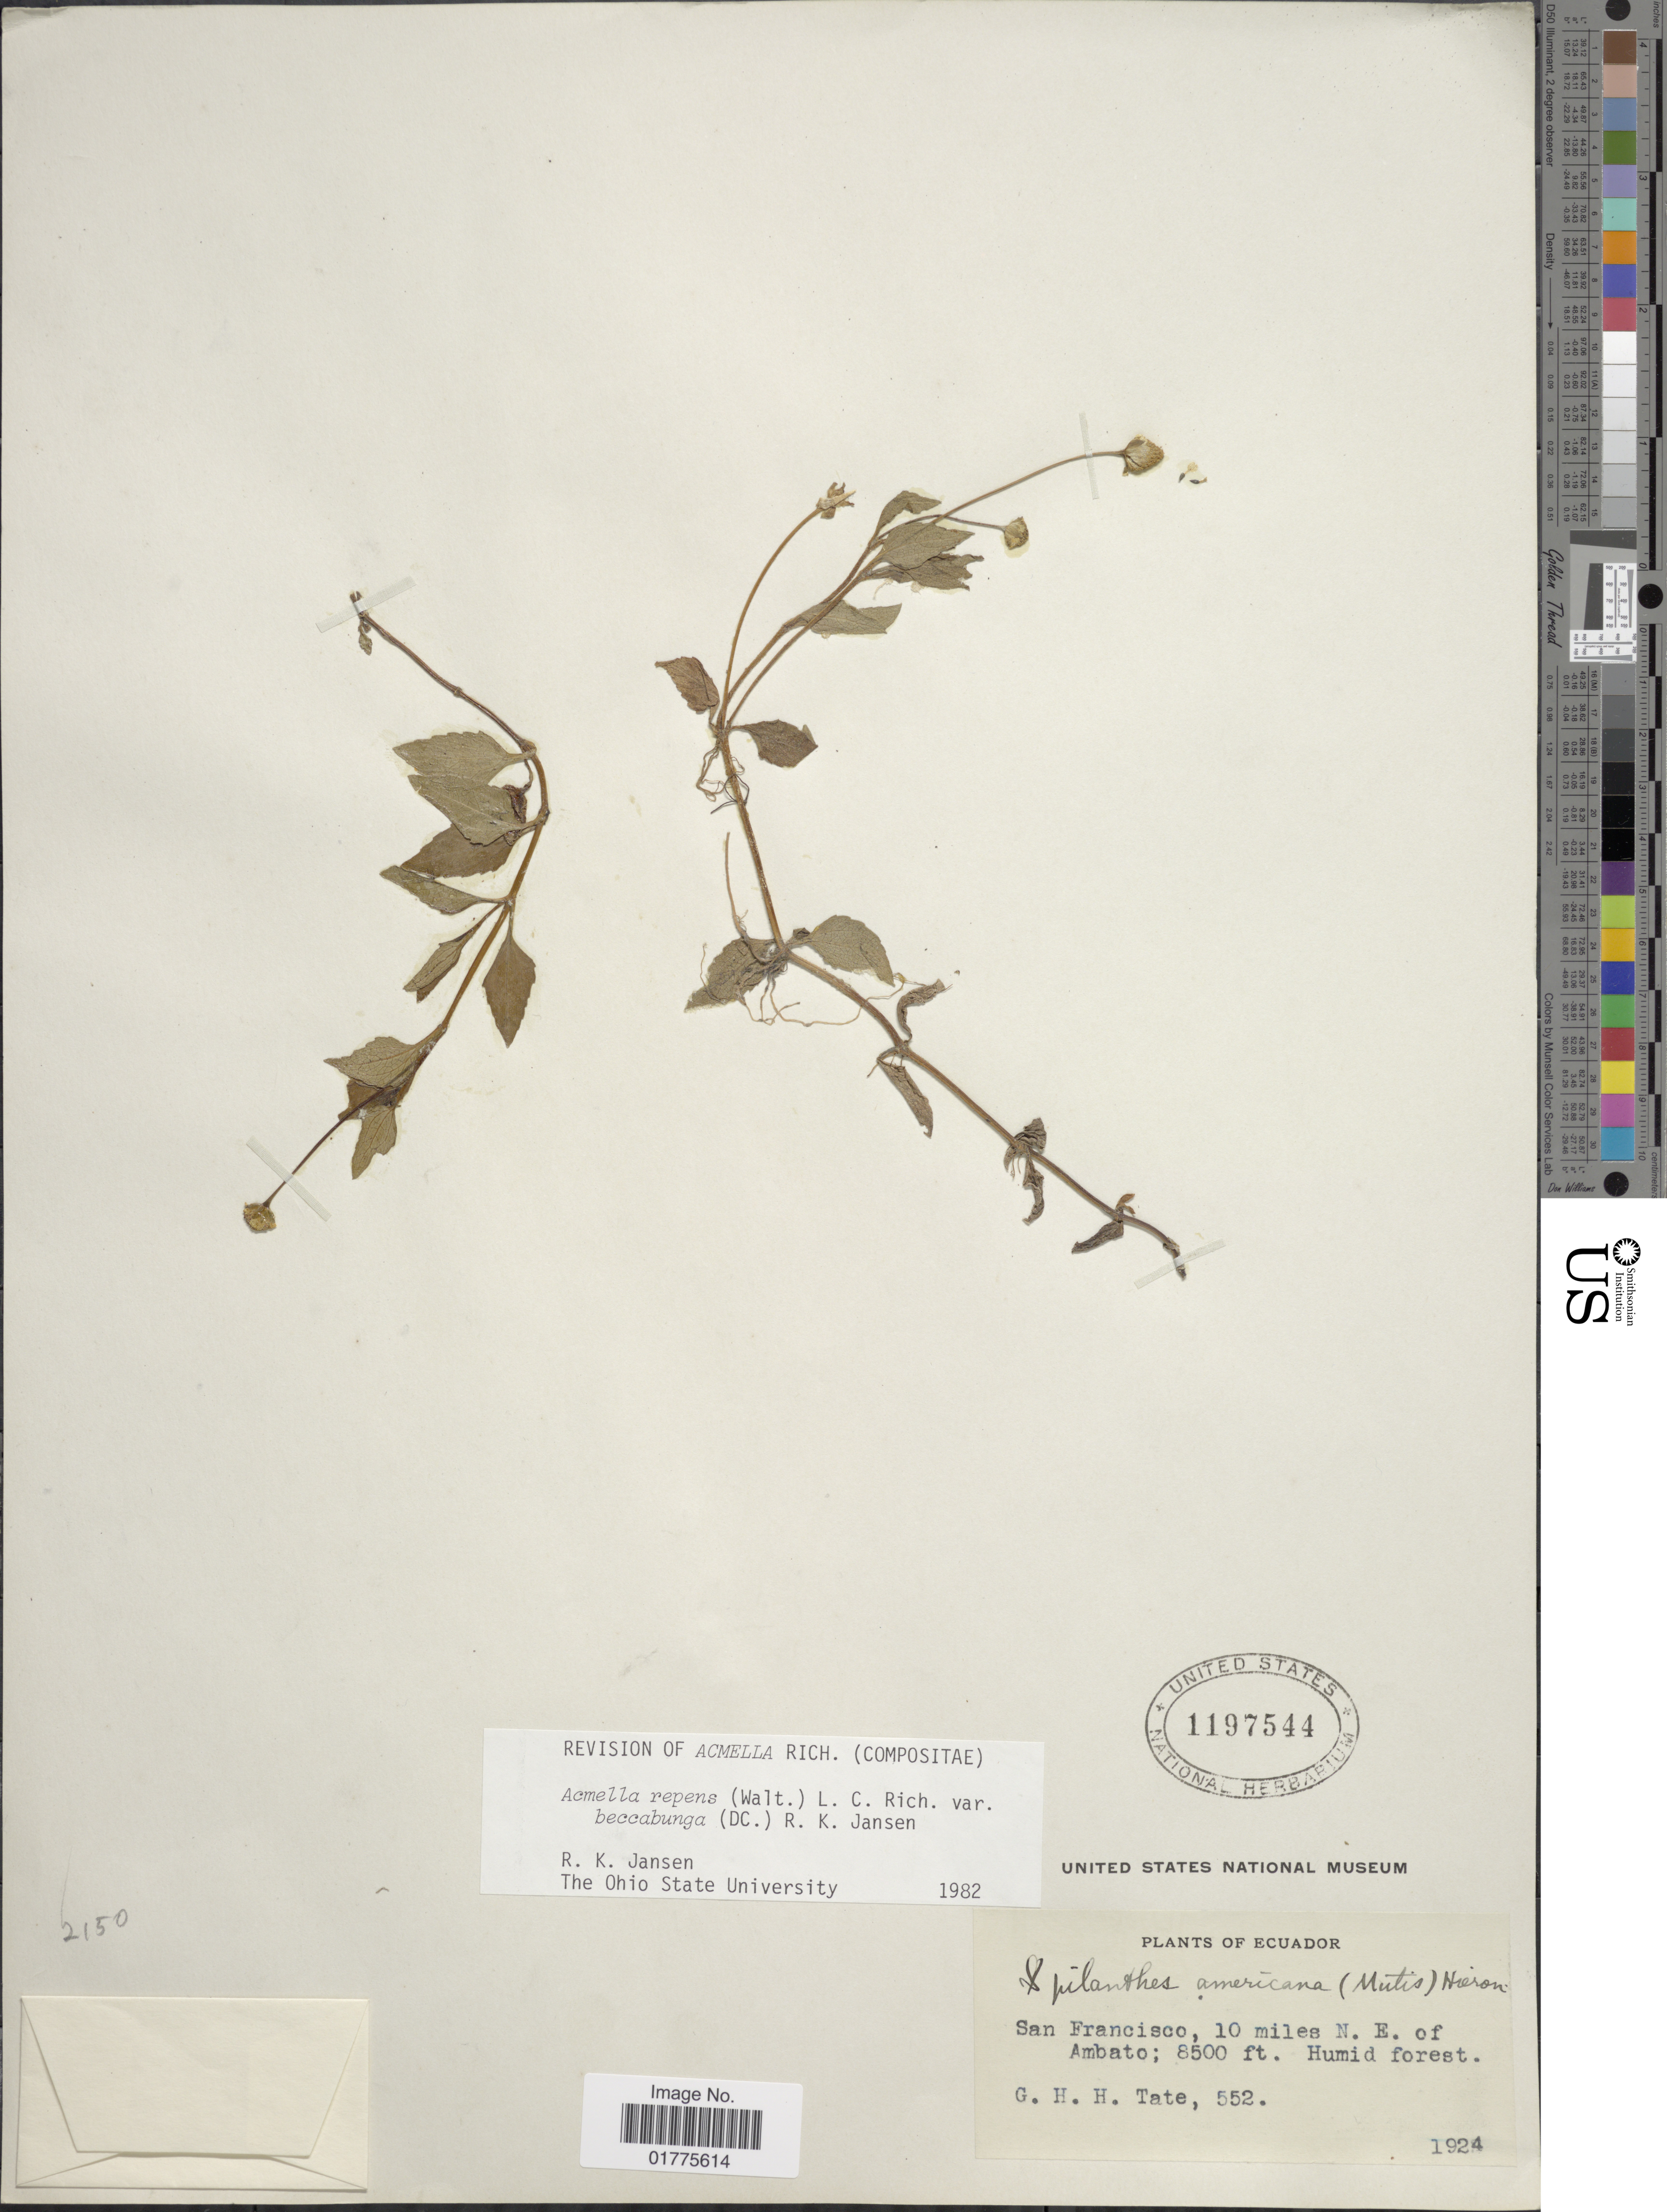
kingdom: Plantae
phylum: Tracheophyta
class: Magnoliopsida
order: Asterales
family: Asteraceae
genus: Acmella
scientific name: Acmella repens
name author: (Walter) Rich.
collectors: G. H. H.Tate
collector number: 552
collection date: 1924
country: Ecuador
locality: San Francisco, 10 miles N.E. of Ambato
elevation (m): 2591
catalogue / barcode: US 1197544